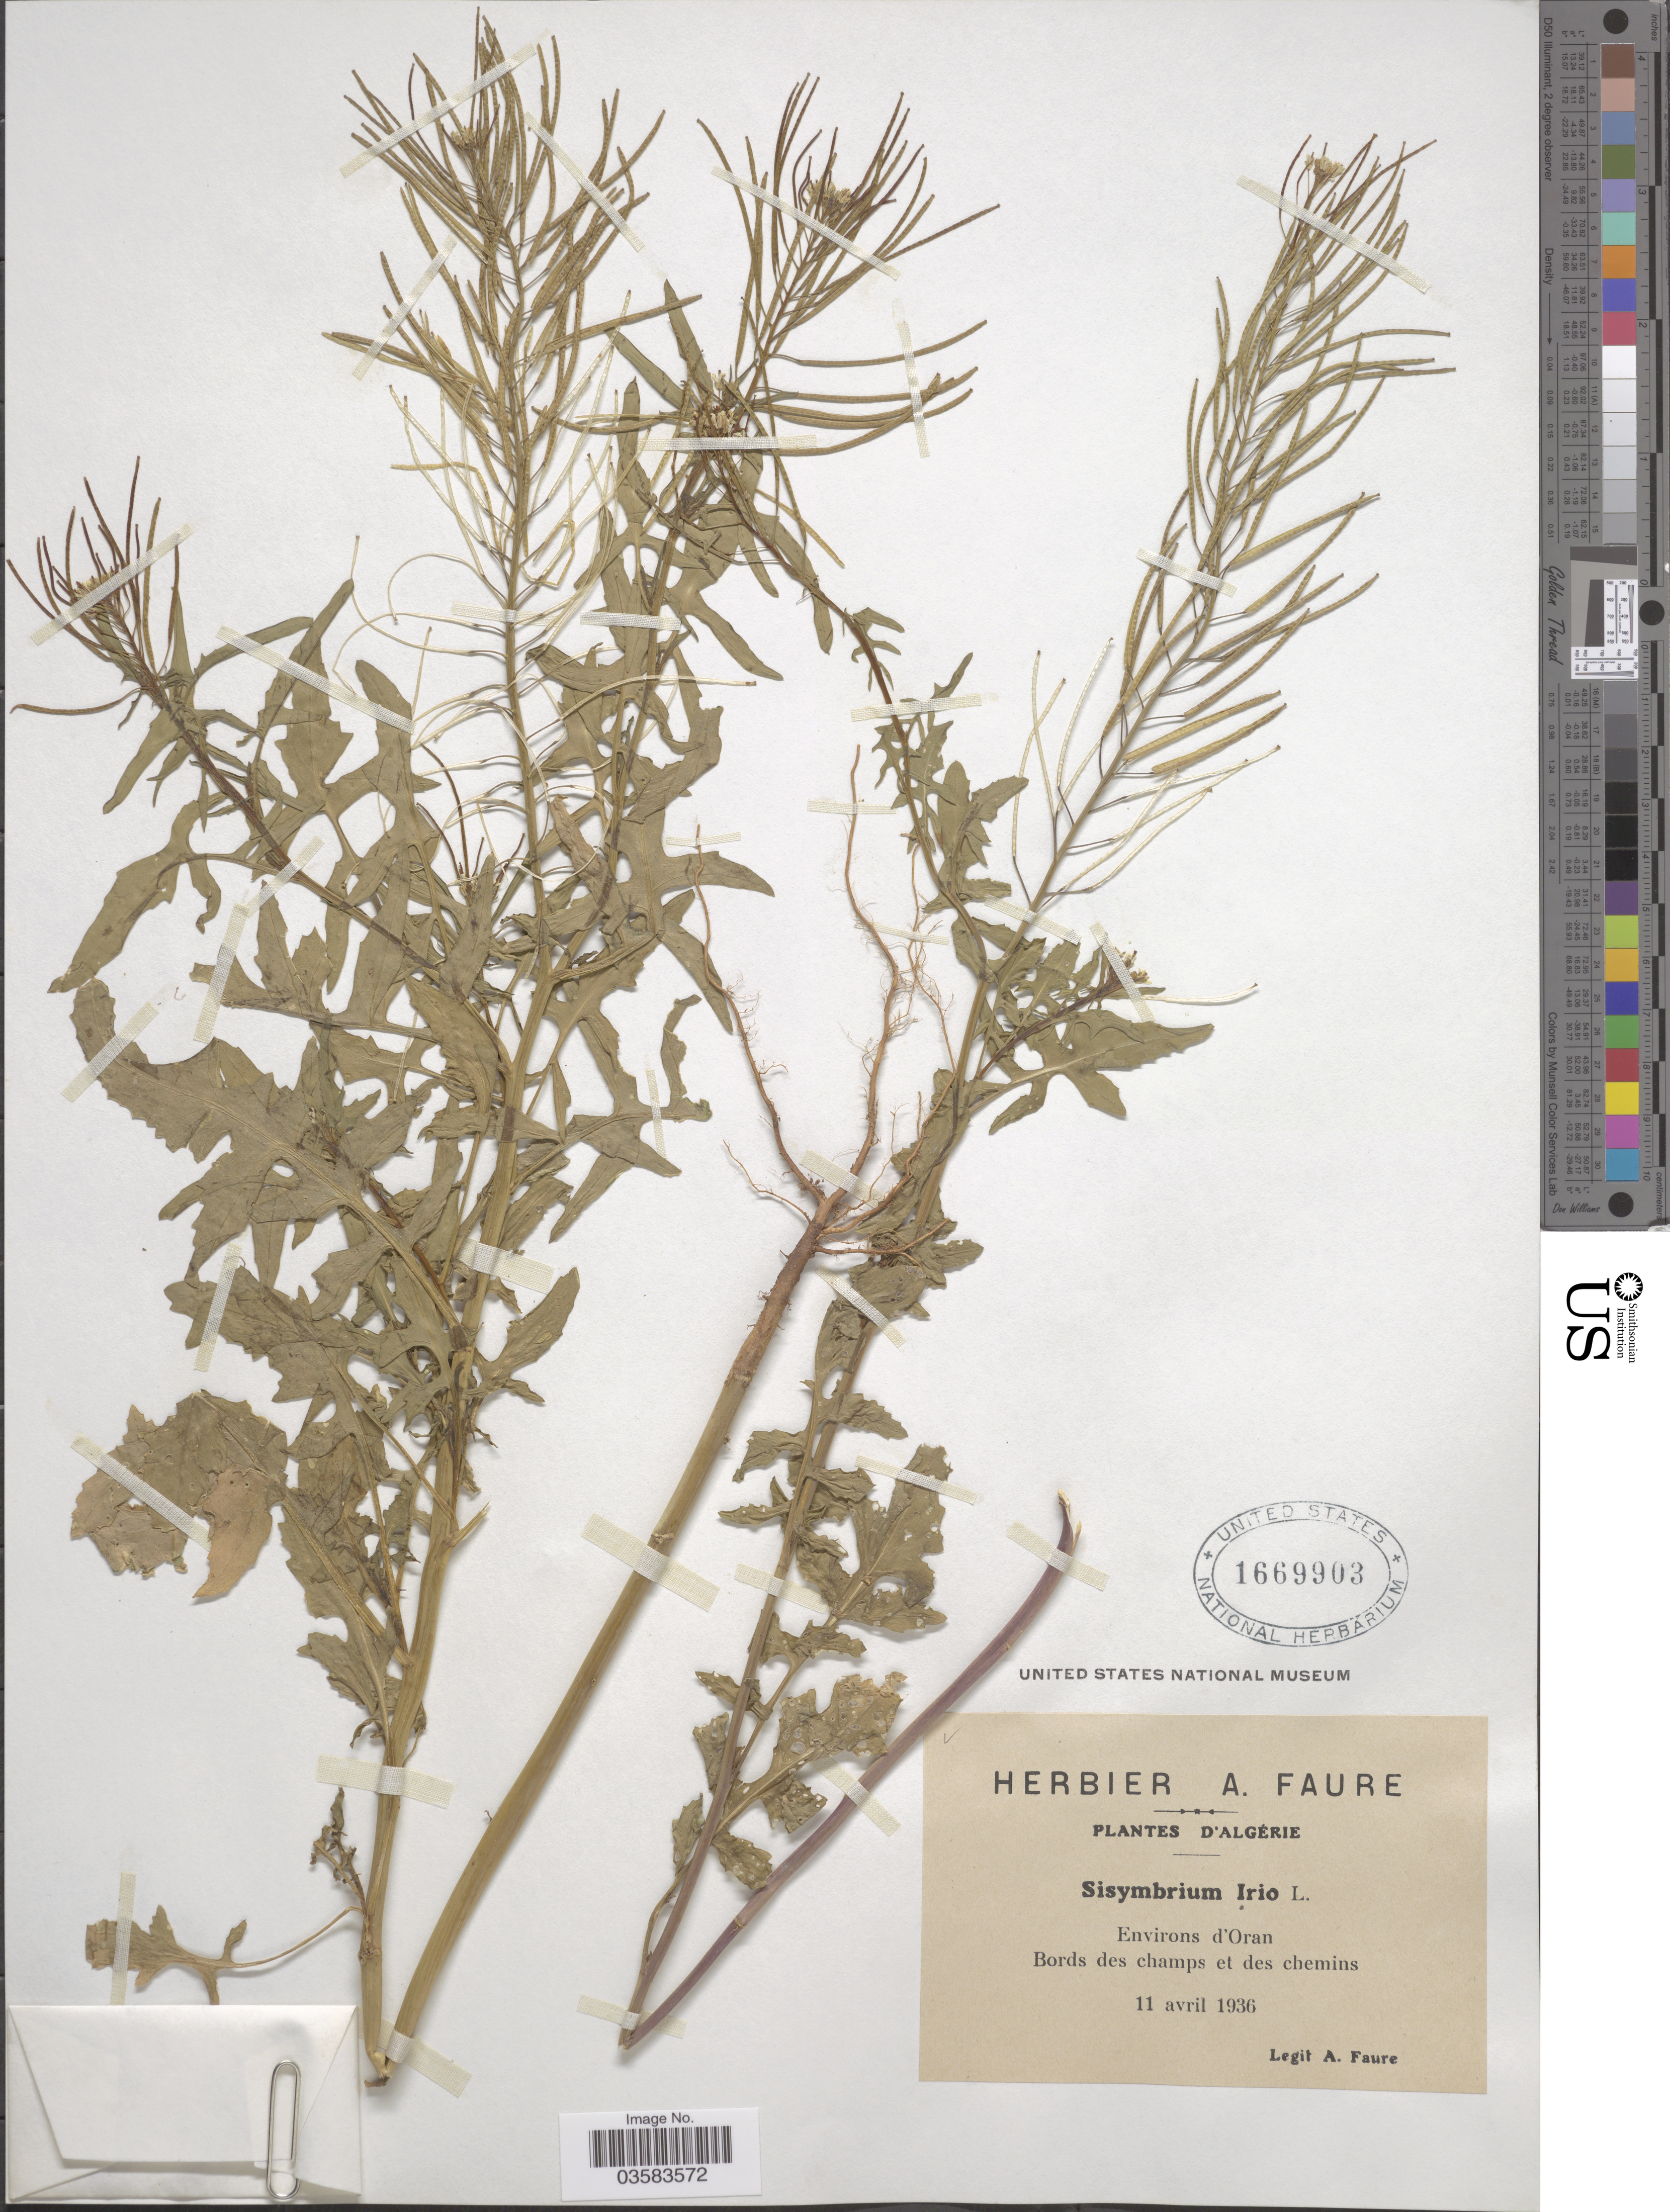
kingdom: Plantae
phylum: Tracheophyta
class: Magnoliopsida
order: Brassicales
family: Brassicaceae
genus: Sisymbrium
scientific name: Sisymbrium irio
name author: L.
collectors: A. Faure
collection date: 1936-04-11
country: Algeria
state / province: Oran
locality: Environs d'Oran. Bords des champs et des chemins.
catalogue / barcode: US 1669903